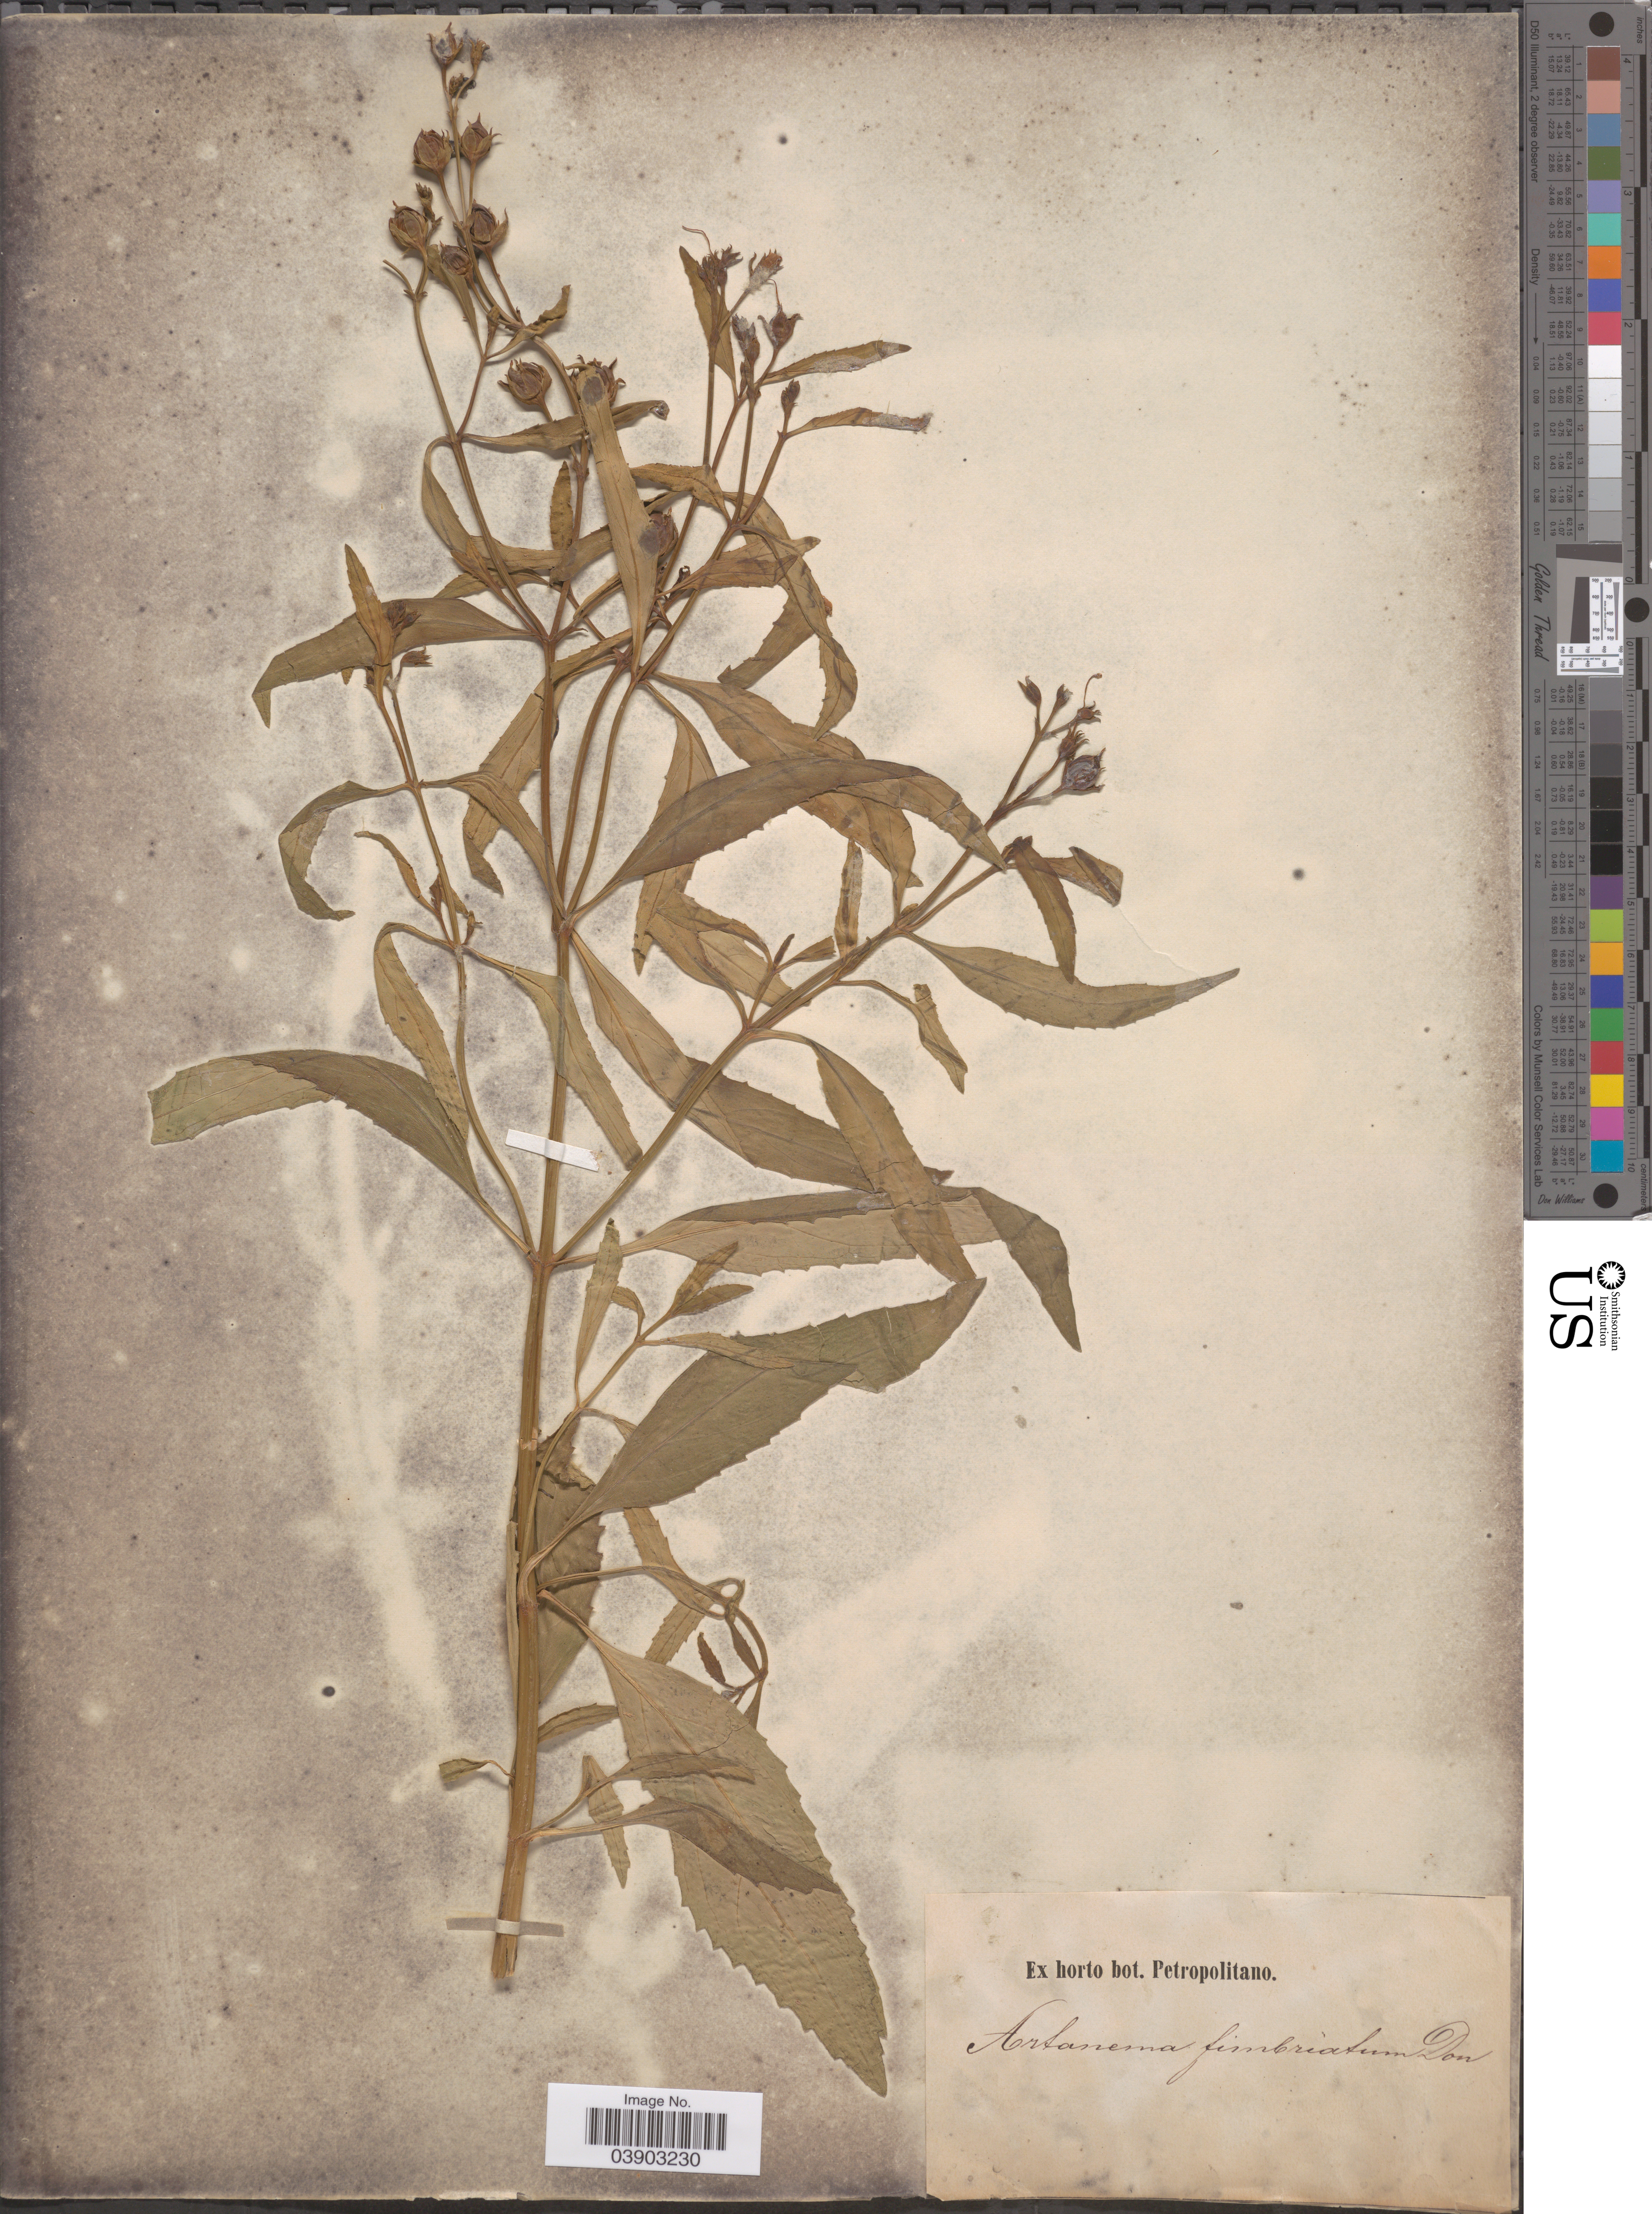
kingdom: Plantae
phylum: Tracheophyta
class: Magnoliopsida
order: Lamiales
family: Linderniaceae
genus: Artanema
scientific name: Artanema fimbriatum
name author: D. Don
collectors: ex Horto Bot. Petropolitano